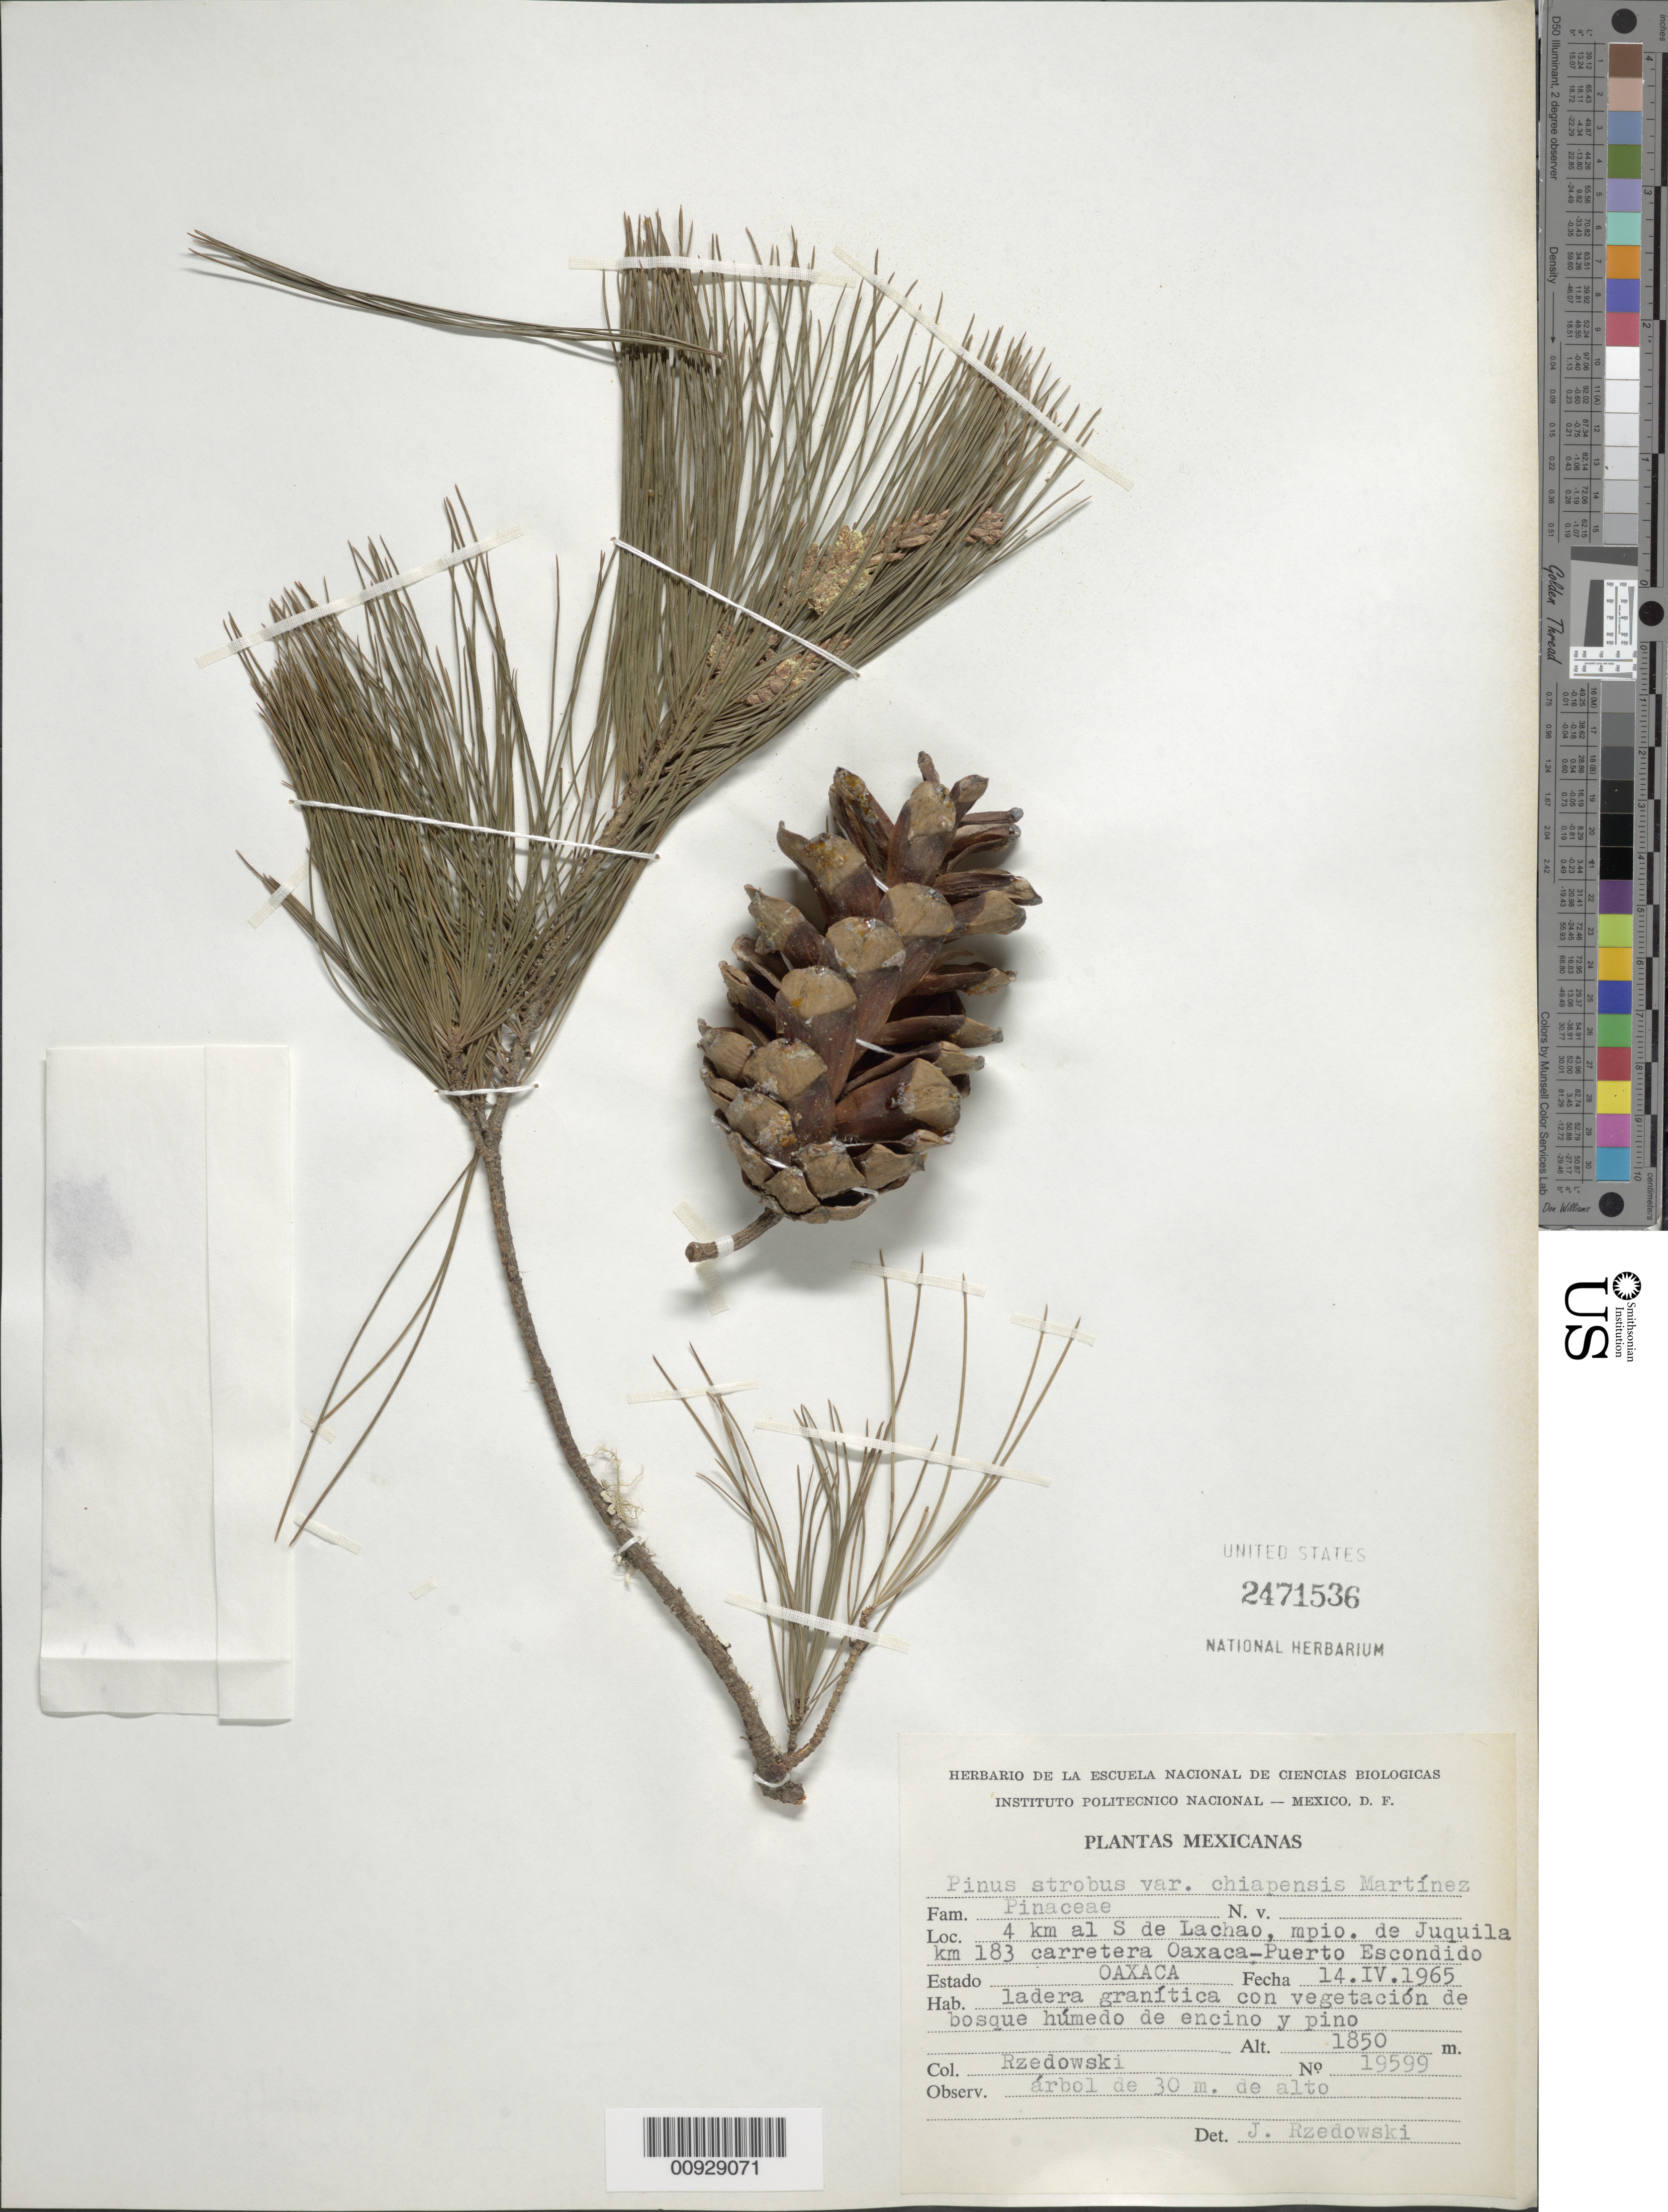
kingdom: Plantae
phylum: Tracheophyta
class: Pinopsida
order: Pinales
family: Pinaceae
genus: Pinus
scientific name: Pinus chiapensis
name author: (Martínez) Andrésen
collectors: J. Rzedowski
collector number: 19599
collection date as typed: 14 Apr 1965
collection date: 1965-04-14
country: Mexico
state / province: Oaxaca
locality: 4 km. al S de Lachao, municipio de Juquila km. 183 carretera Oaxaca-Puerto Escondido.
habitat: Ladera granítica con vegetación de bosque húmedo de encino y pino.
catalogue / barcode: US 2471536